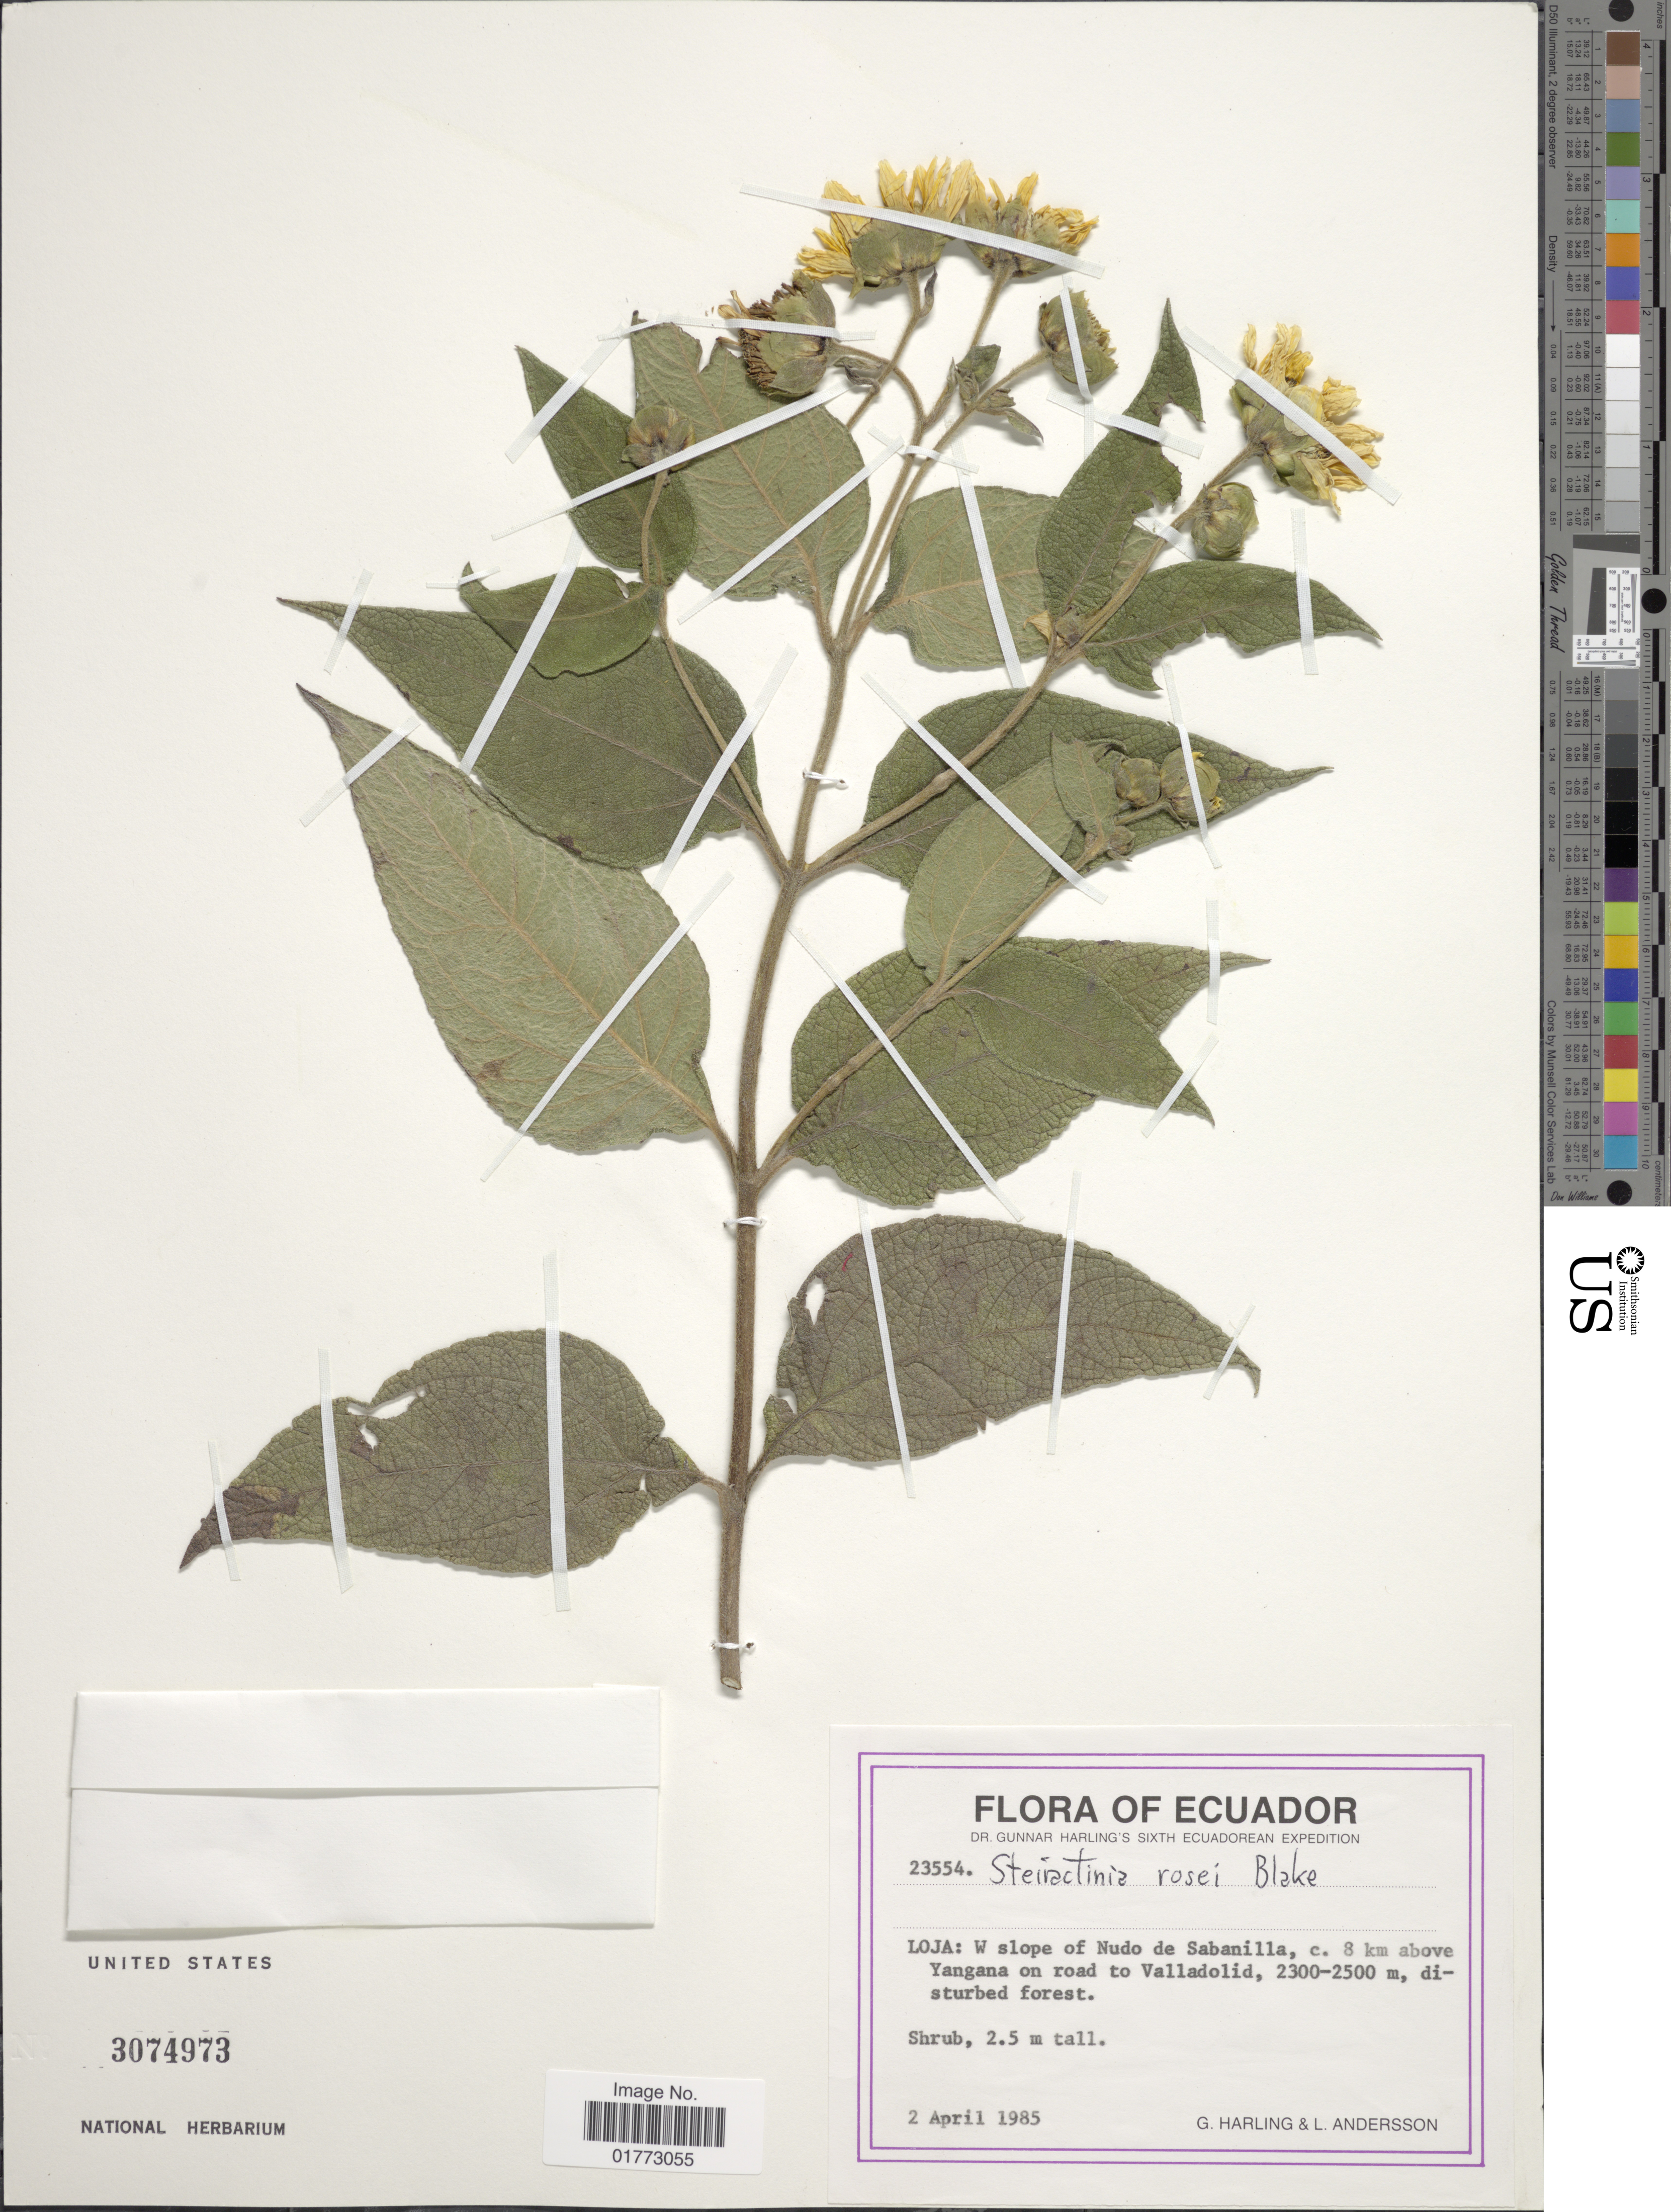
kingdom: Plantae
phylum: Tracheophyta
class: Magnoliopsida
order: Asterales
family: Asteraceae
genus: Steiractinia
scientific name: Steiractinia sodiroi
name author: (Hieron. ex Sodiro) S.F. Blake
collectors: G. Harling & L. Andersson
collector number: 23554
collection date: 1985-04-02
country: Ecuador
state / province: Loja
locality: Loja: W slope of Nudo de Sabanilla, c. 8 km above Yangana on road to Valladolid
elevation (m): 2300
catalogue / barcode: US 3074973